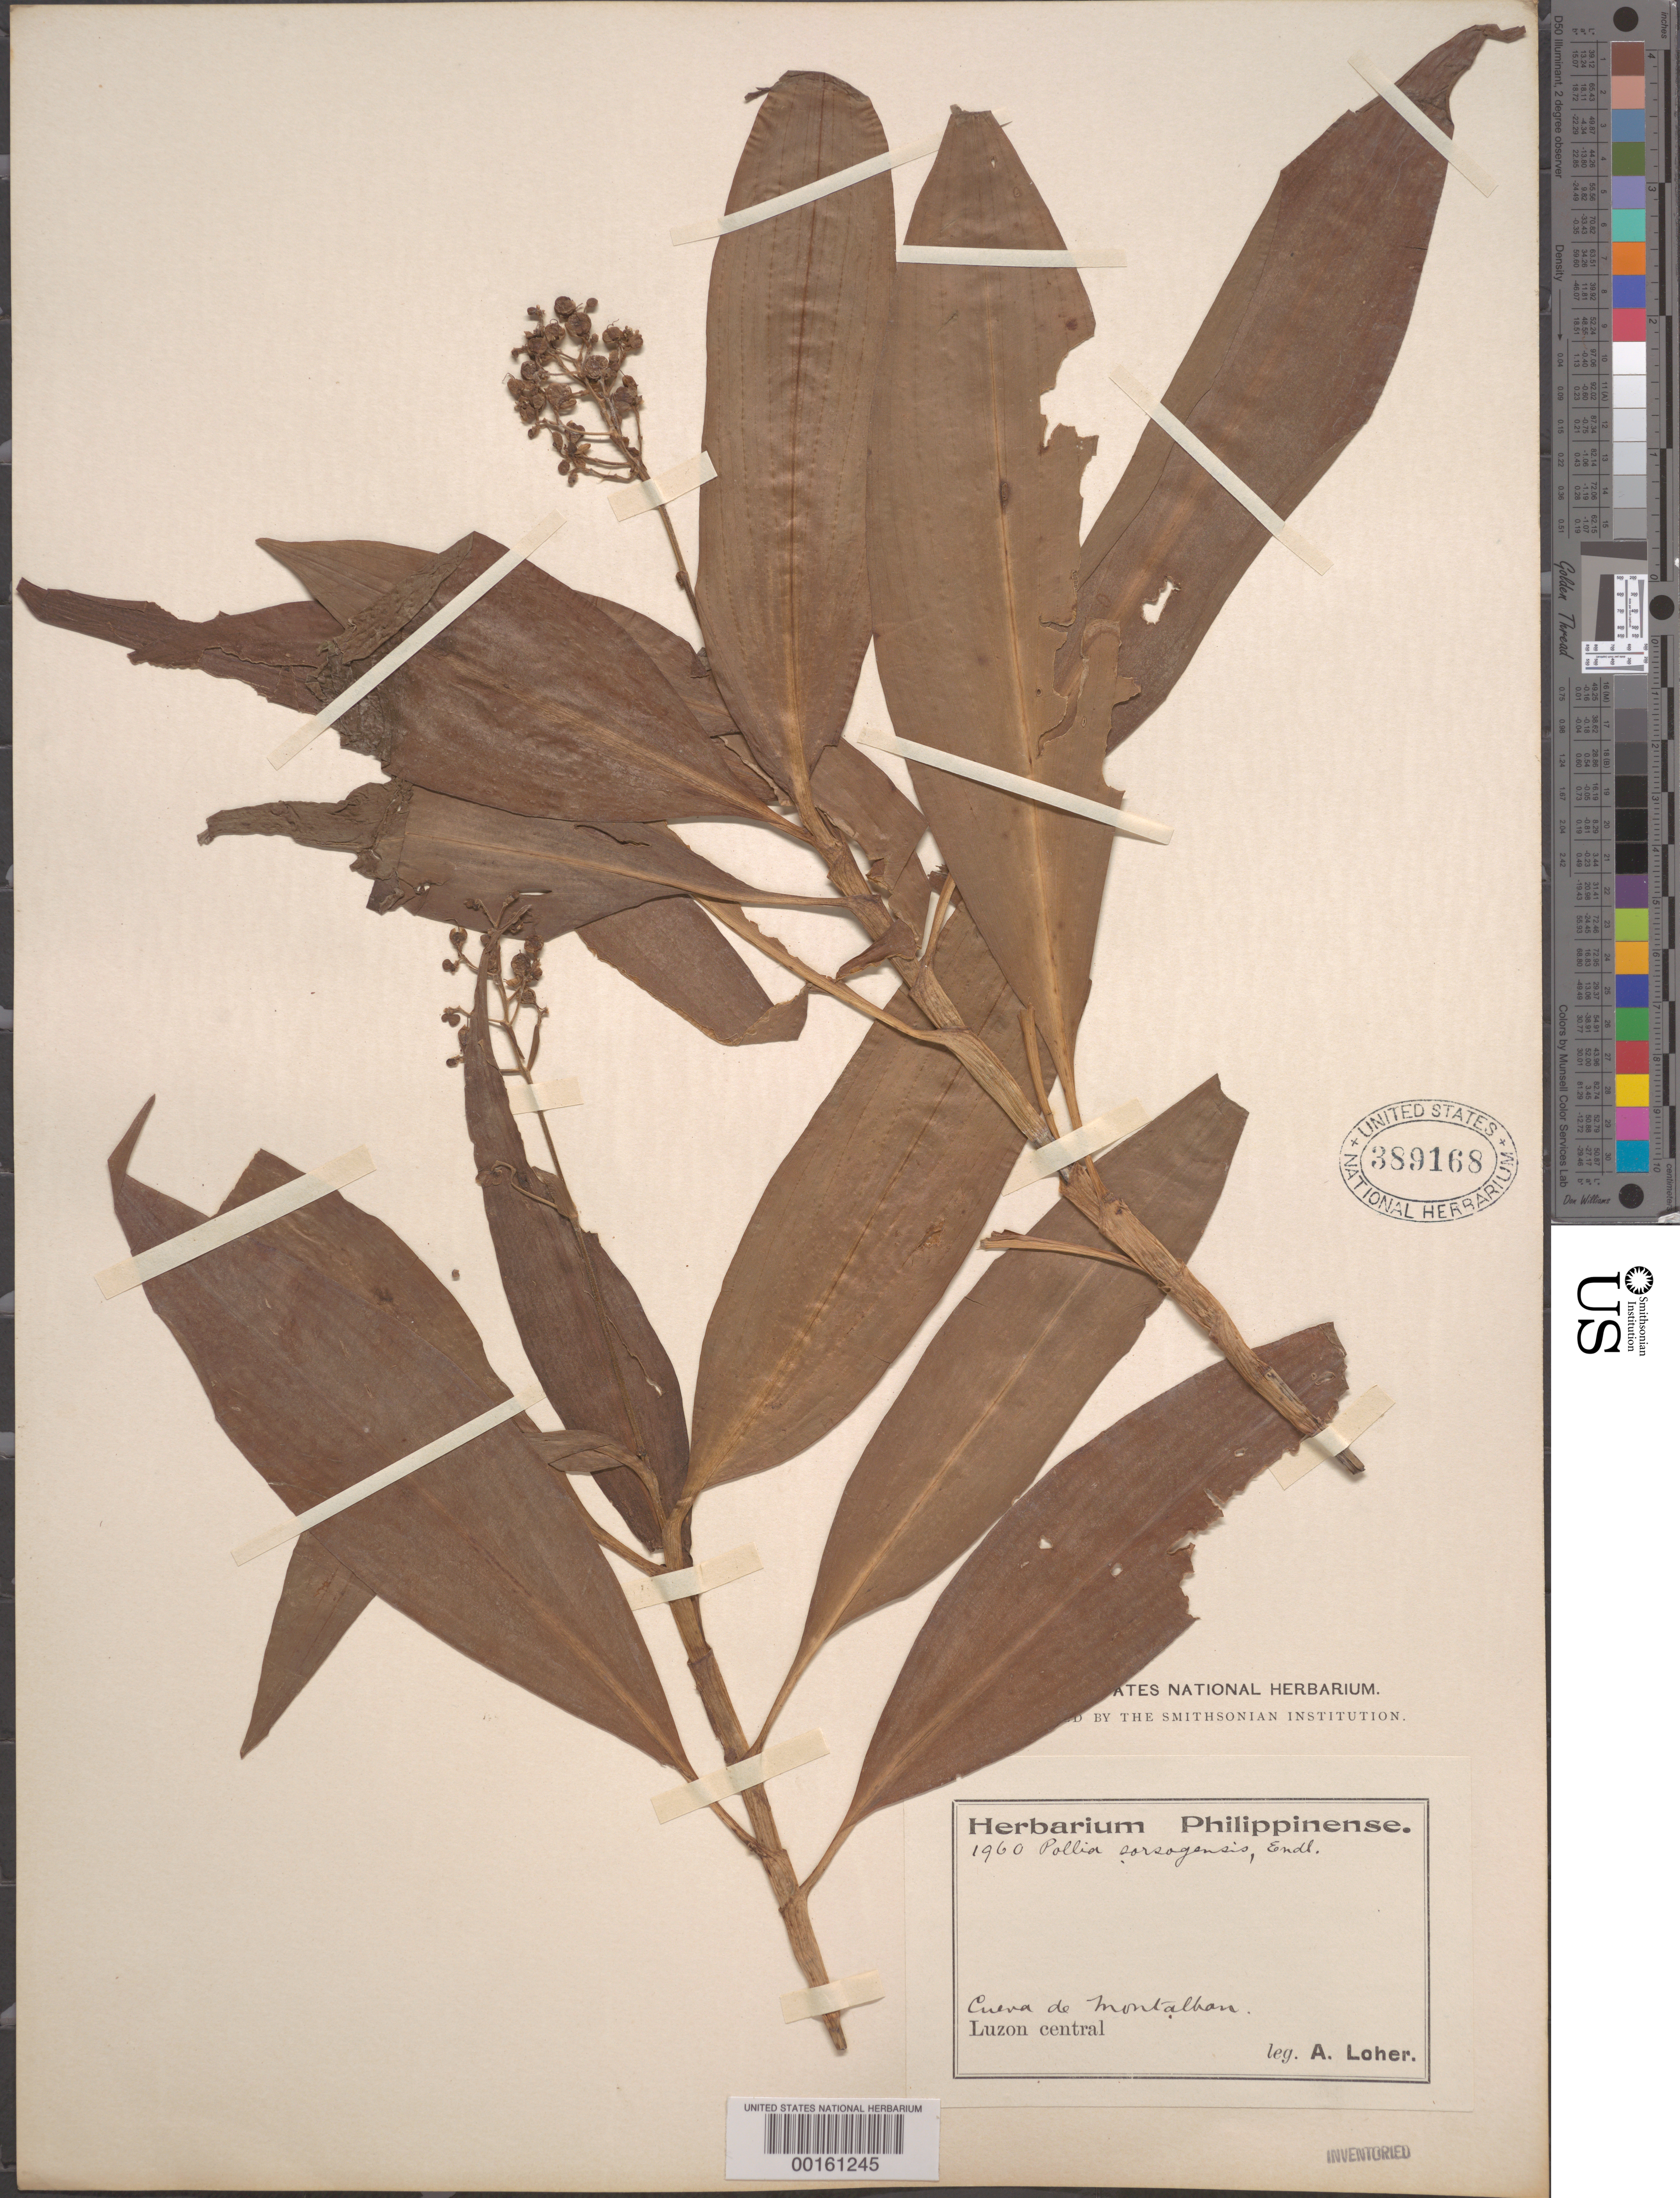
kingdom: Plantae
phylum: Tracheophyta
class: Liliopsida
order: Commelinales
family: Commelinaceae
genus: Pollia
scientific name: Pollia secundiflora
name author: (Blume) Bakh. f.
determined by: Strong, Mark T., (BOT), Smithsonian Institution - National Museum of Natural History (UNITED STATES)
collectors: A. Loher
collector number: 1960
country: Philippines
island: Luzon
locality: Cueva de montalban central luzon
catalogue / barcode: US 389168